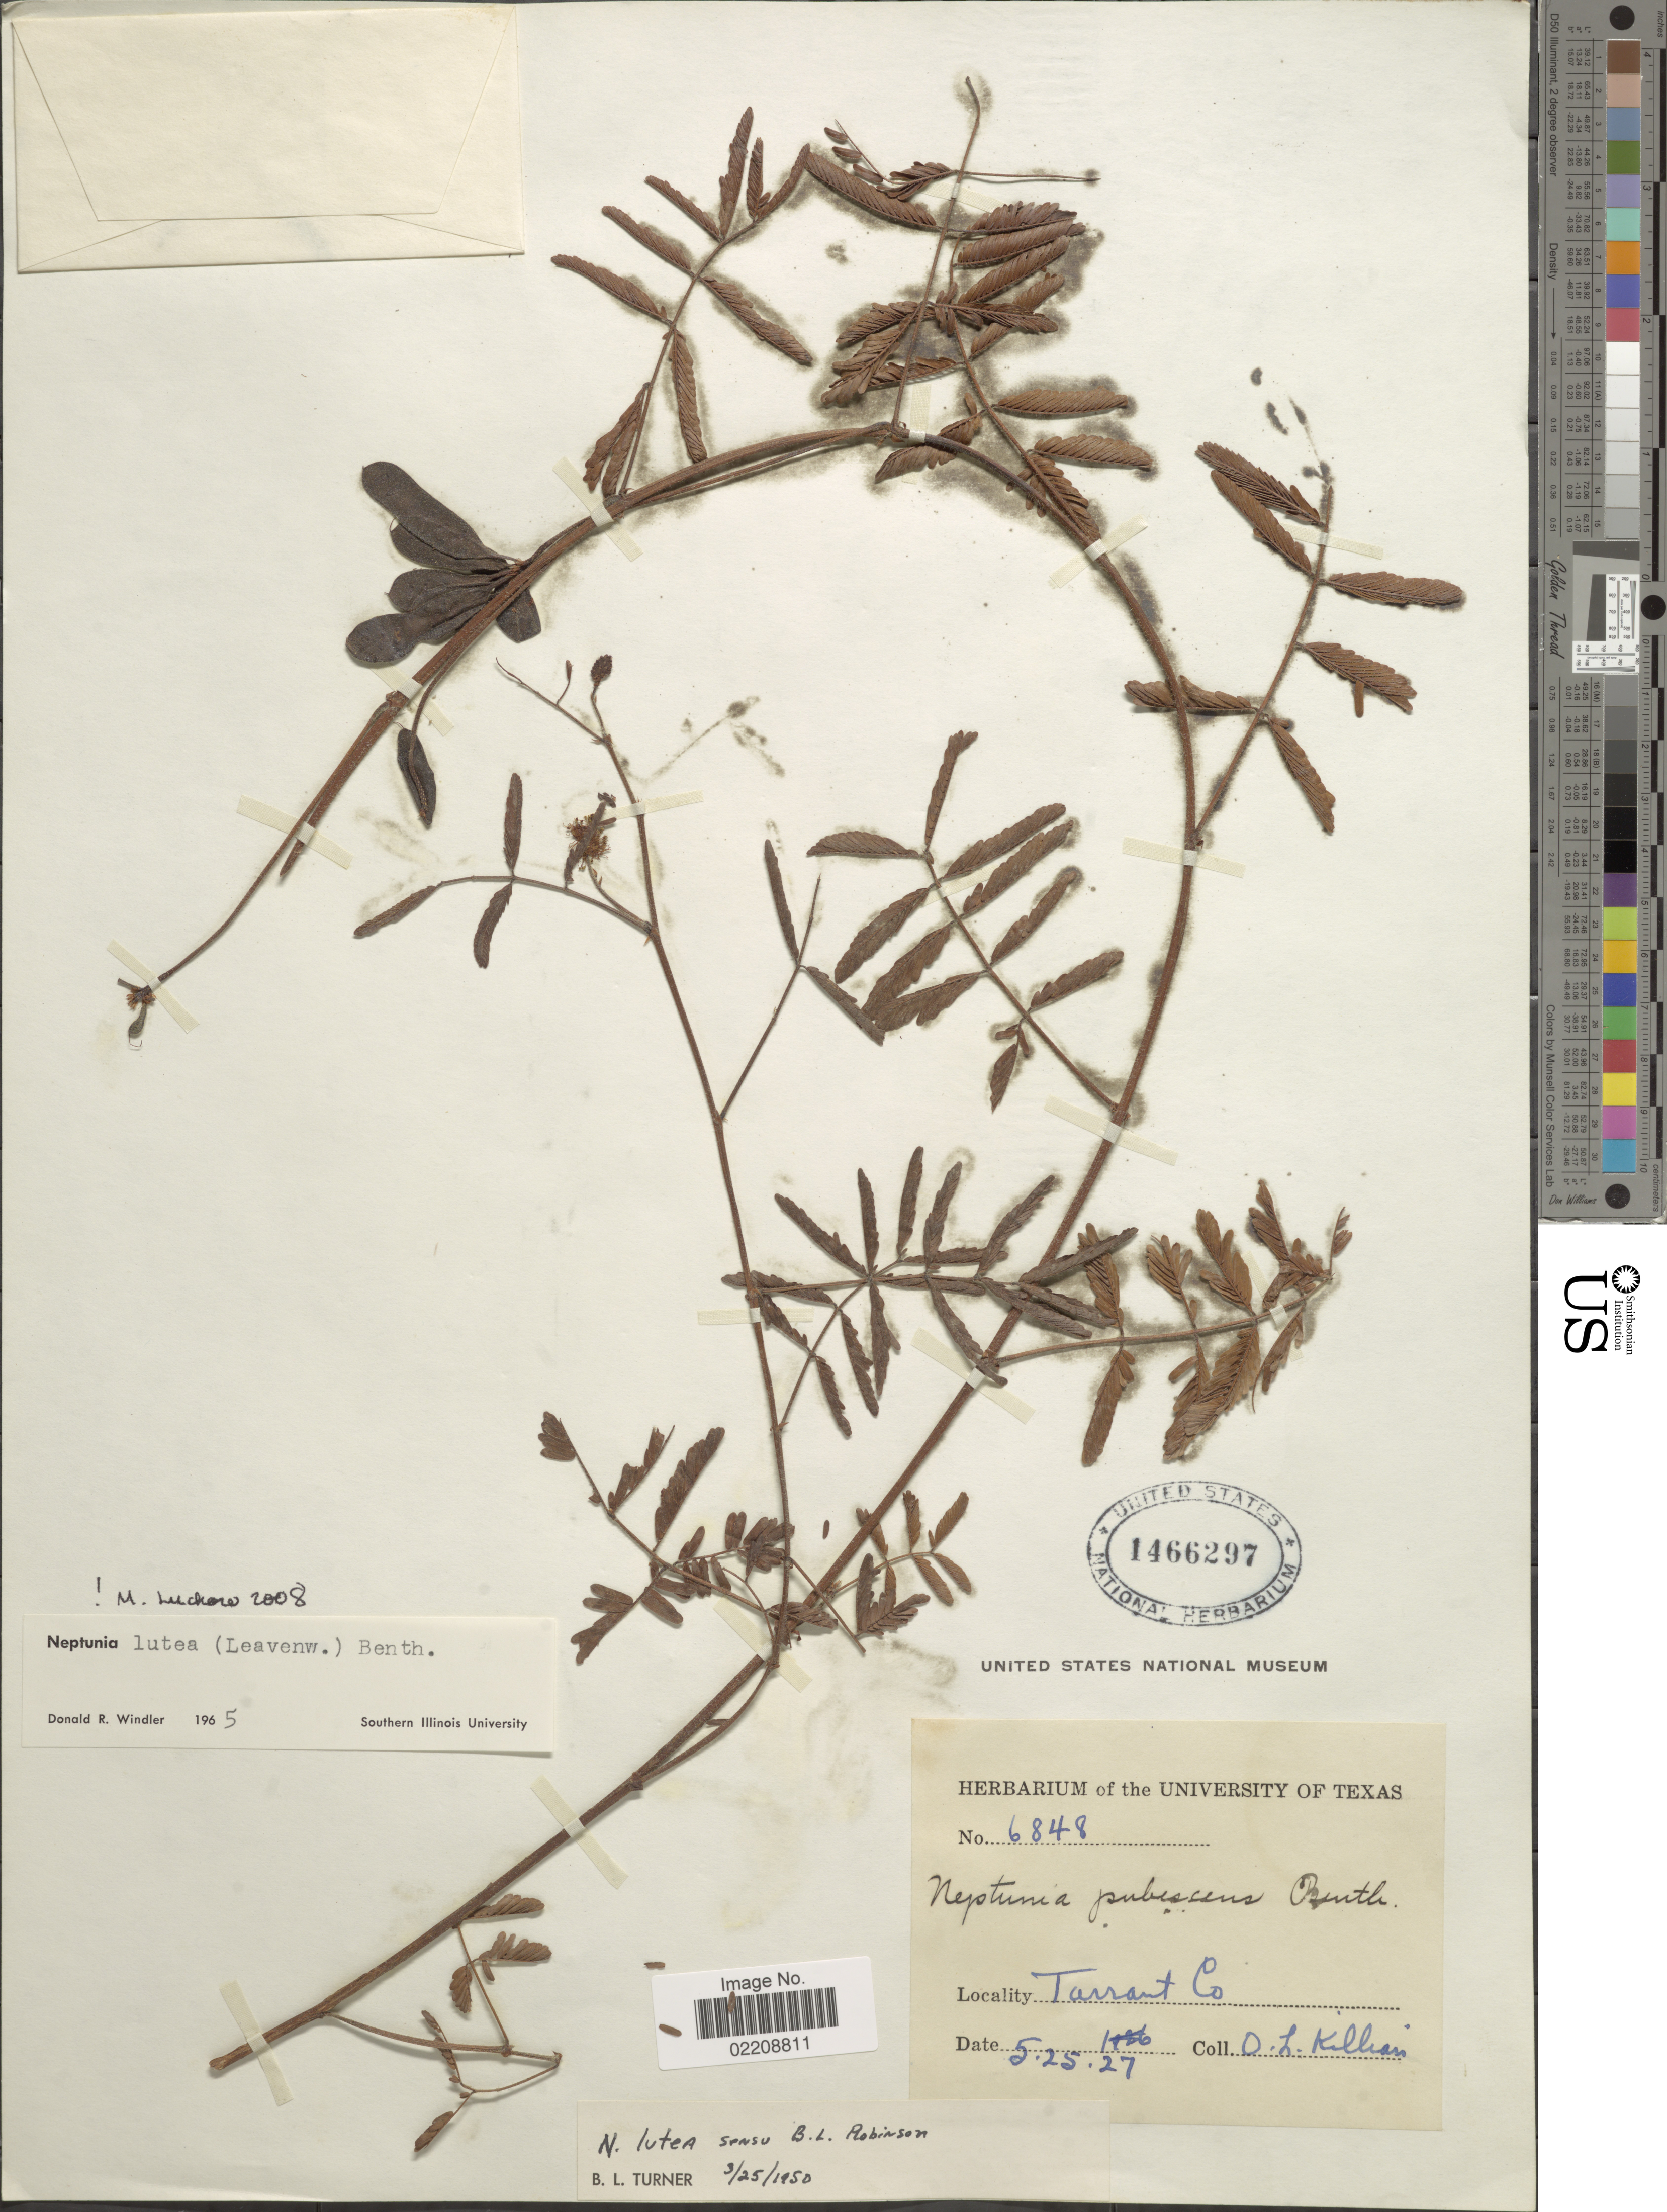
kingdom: Plantae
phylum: Tracheophyta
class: Magnoliopsida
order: Fabales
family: Fabaceae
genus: Neptunia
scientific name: Neptunia lutea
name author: (Leavenw.) Benth.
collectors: O. Killian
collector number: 6848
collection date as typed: Transcribed d/m/y: 25/5/27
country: United States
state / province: Texas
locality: Tarrant Co.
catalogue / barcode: US 1466297